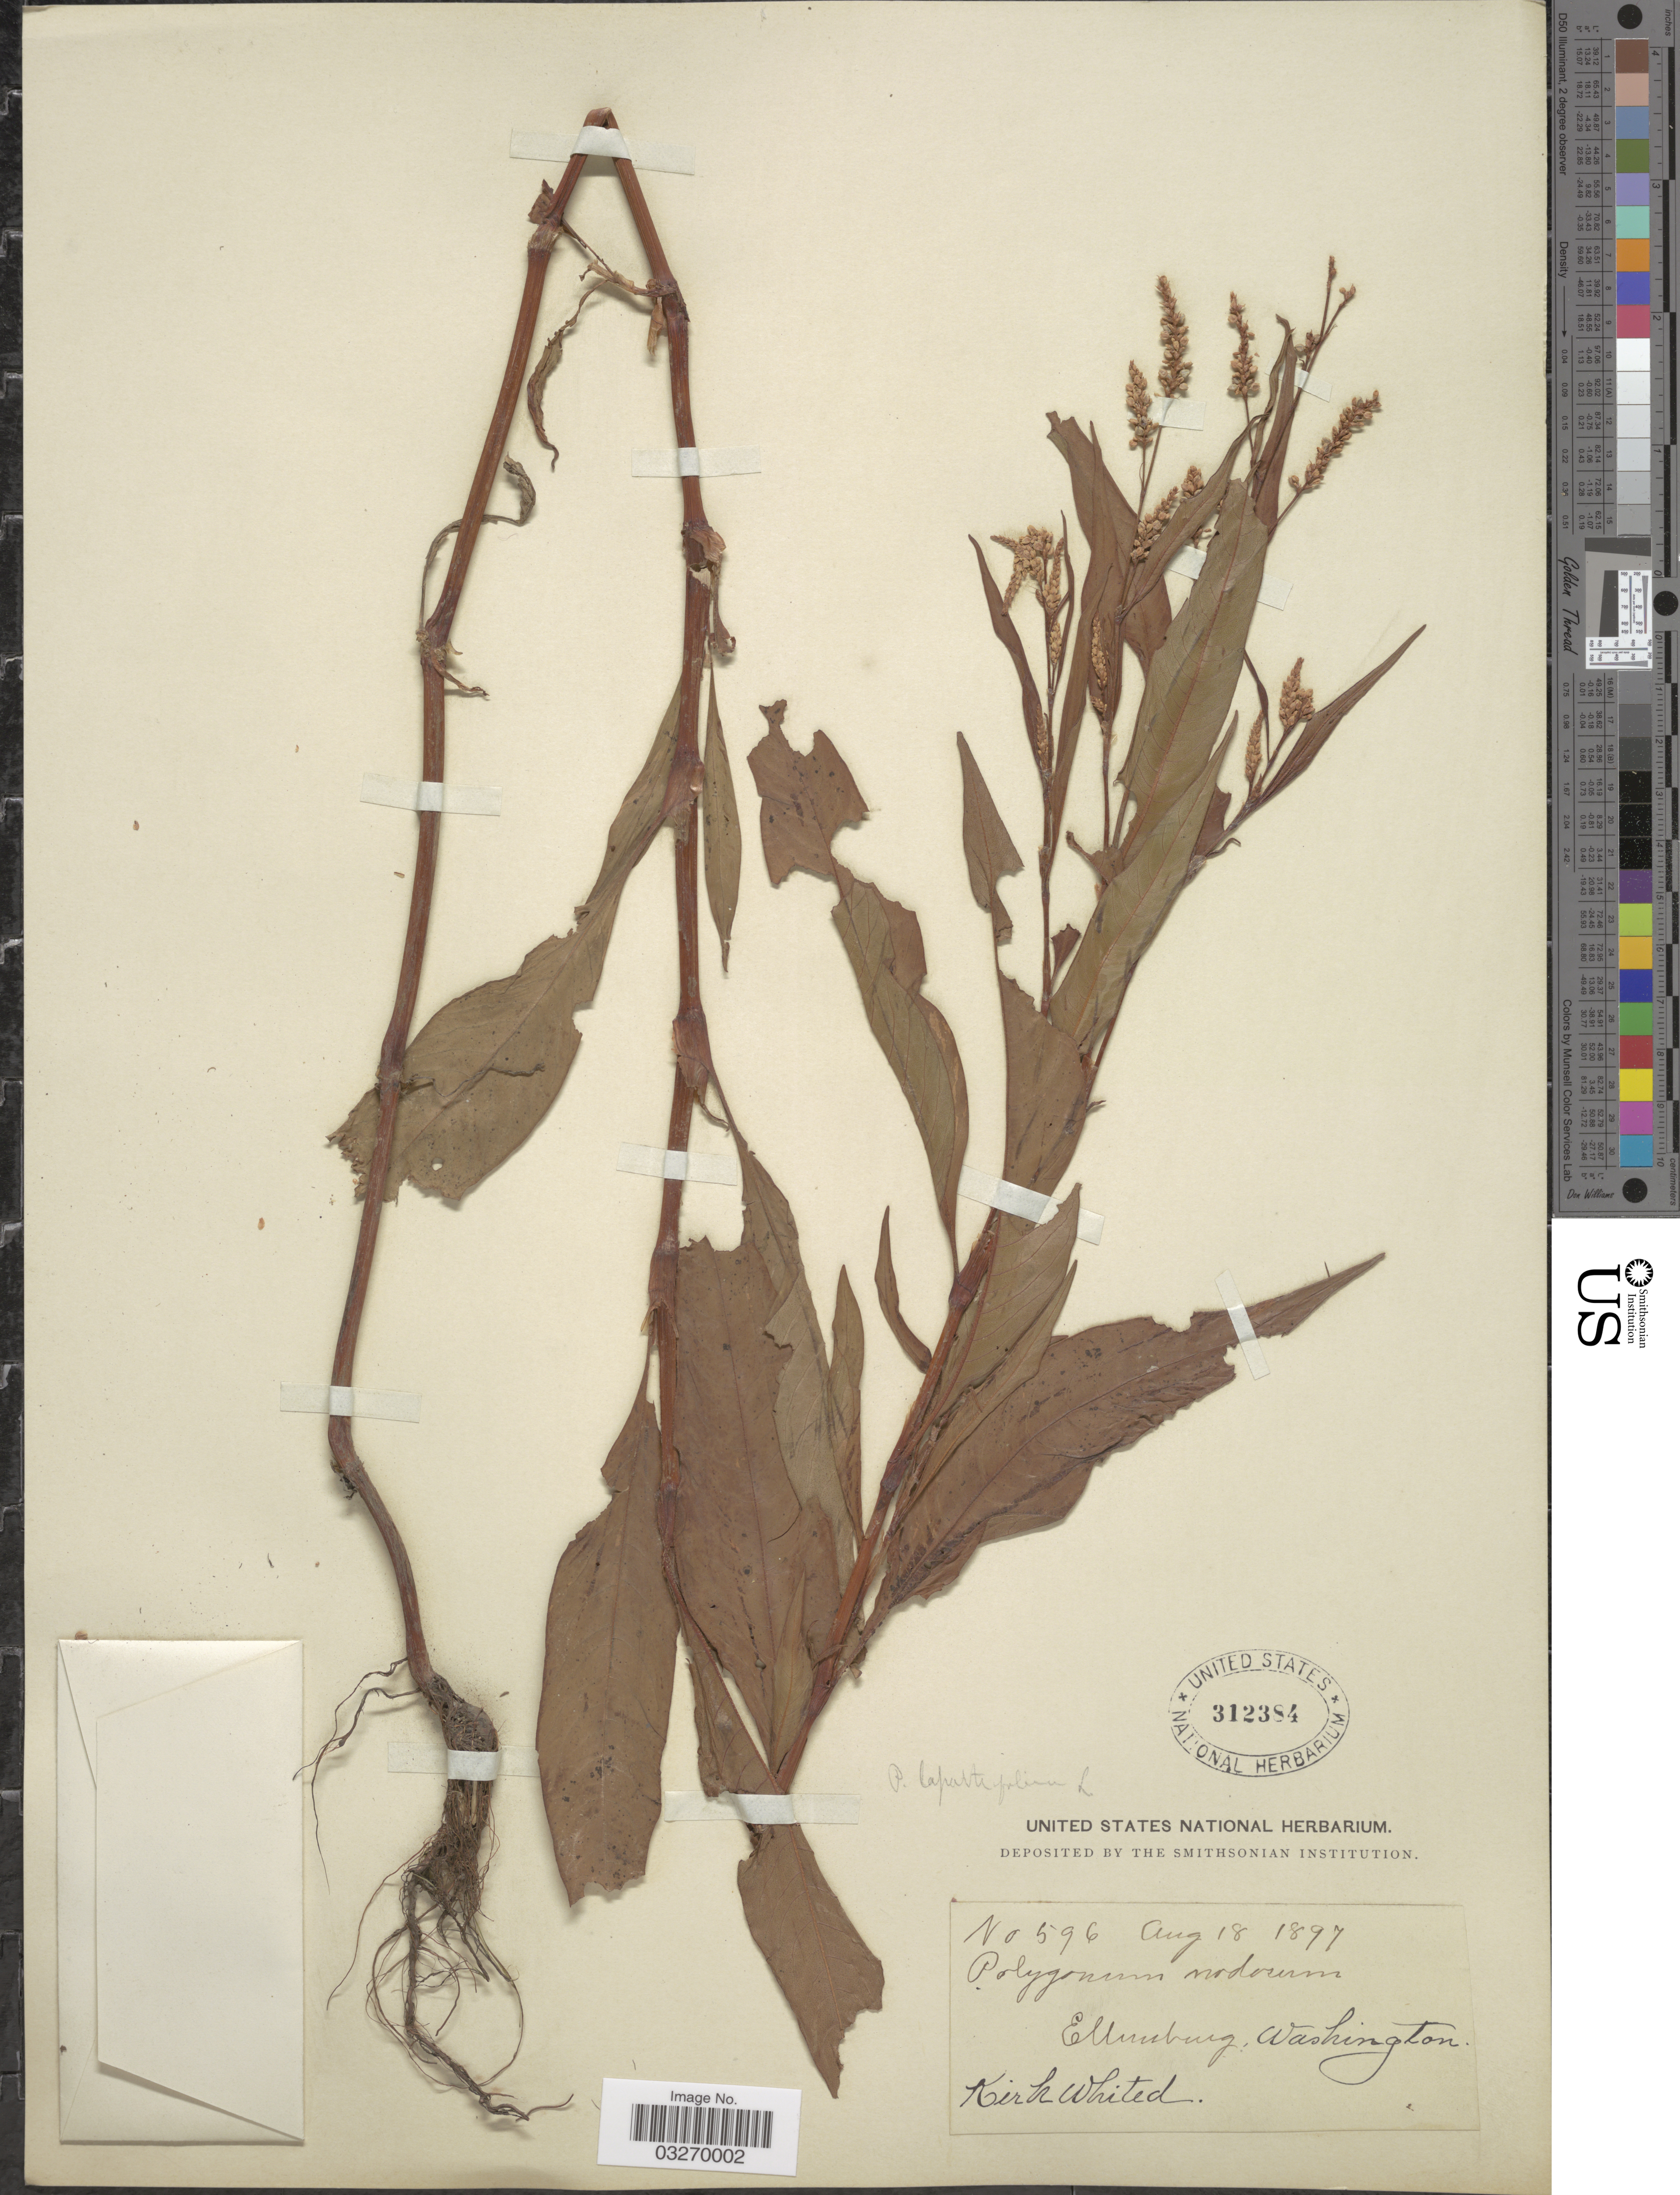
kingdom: Plantae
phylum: Tracheophyta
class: Magnoliopsida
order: Caryophyllales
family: Polygonaceae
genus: Persicaria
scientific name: Persicaria lapathifolia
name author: (L.) Delarbre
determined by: Atha, D. E.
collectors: K. Whited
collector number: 596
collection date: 1897-08-18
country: United States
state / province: Washington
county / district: Kittitas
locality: Ellensburg.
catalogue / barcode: US 312384